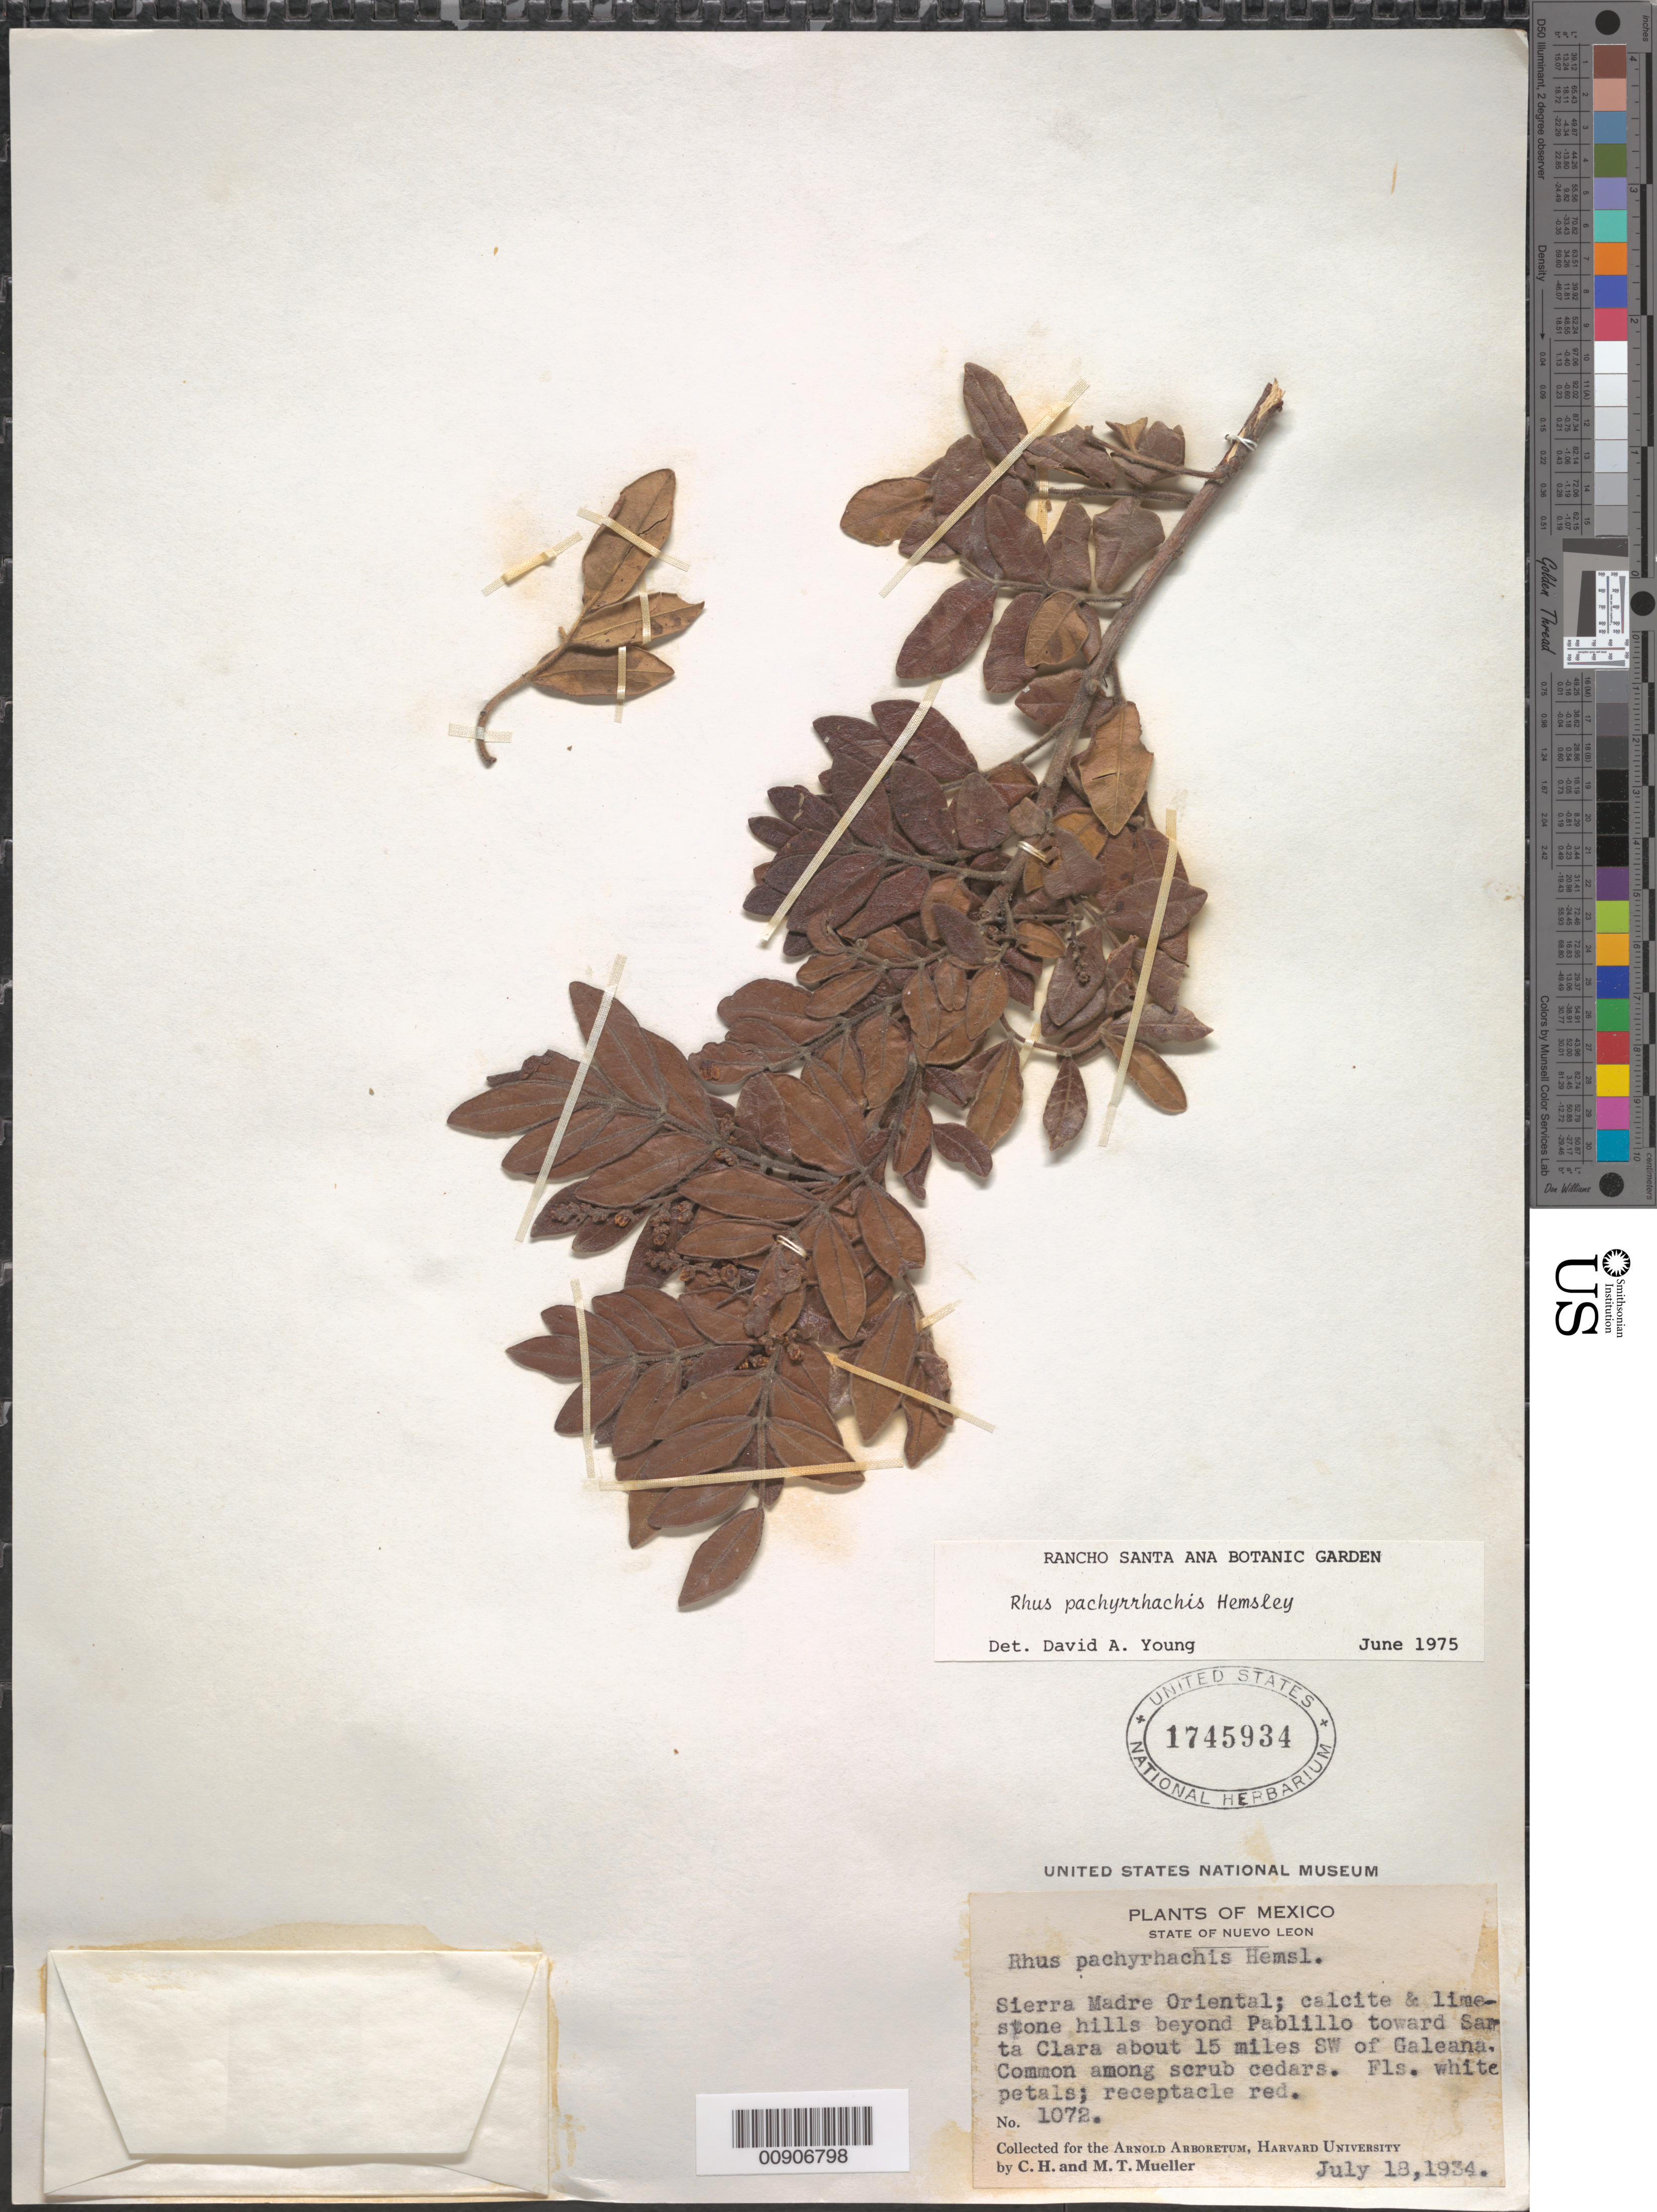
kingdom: Plantae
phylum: Tracheophyta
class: Magnoliopsida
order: Sapindales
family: Anacardiaceae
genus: Rhus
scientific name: Rhus pachyrrhachis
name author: Hemsl.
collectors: C. H. Mueller & M. Mueller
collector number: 1072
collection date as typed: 18 Jul 1934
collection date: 1934-07-18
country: Mexico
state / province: Nuevo León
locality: State of Nuevo León: Sierra Madre Oriental; calcite & limestone hills beyond Pablillo toward Santa Clara about 15 miles SW of Galeana.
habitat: Calcite & limestone hills. Common among scrub cedars.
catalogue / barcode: US 1745934